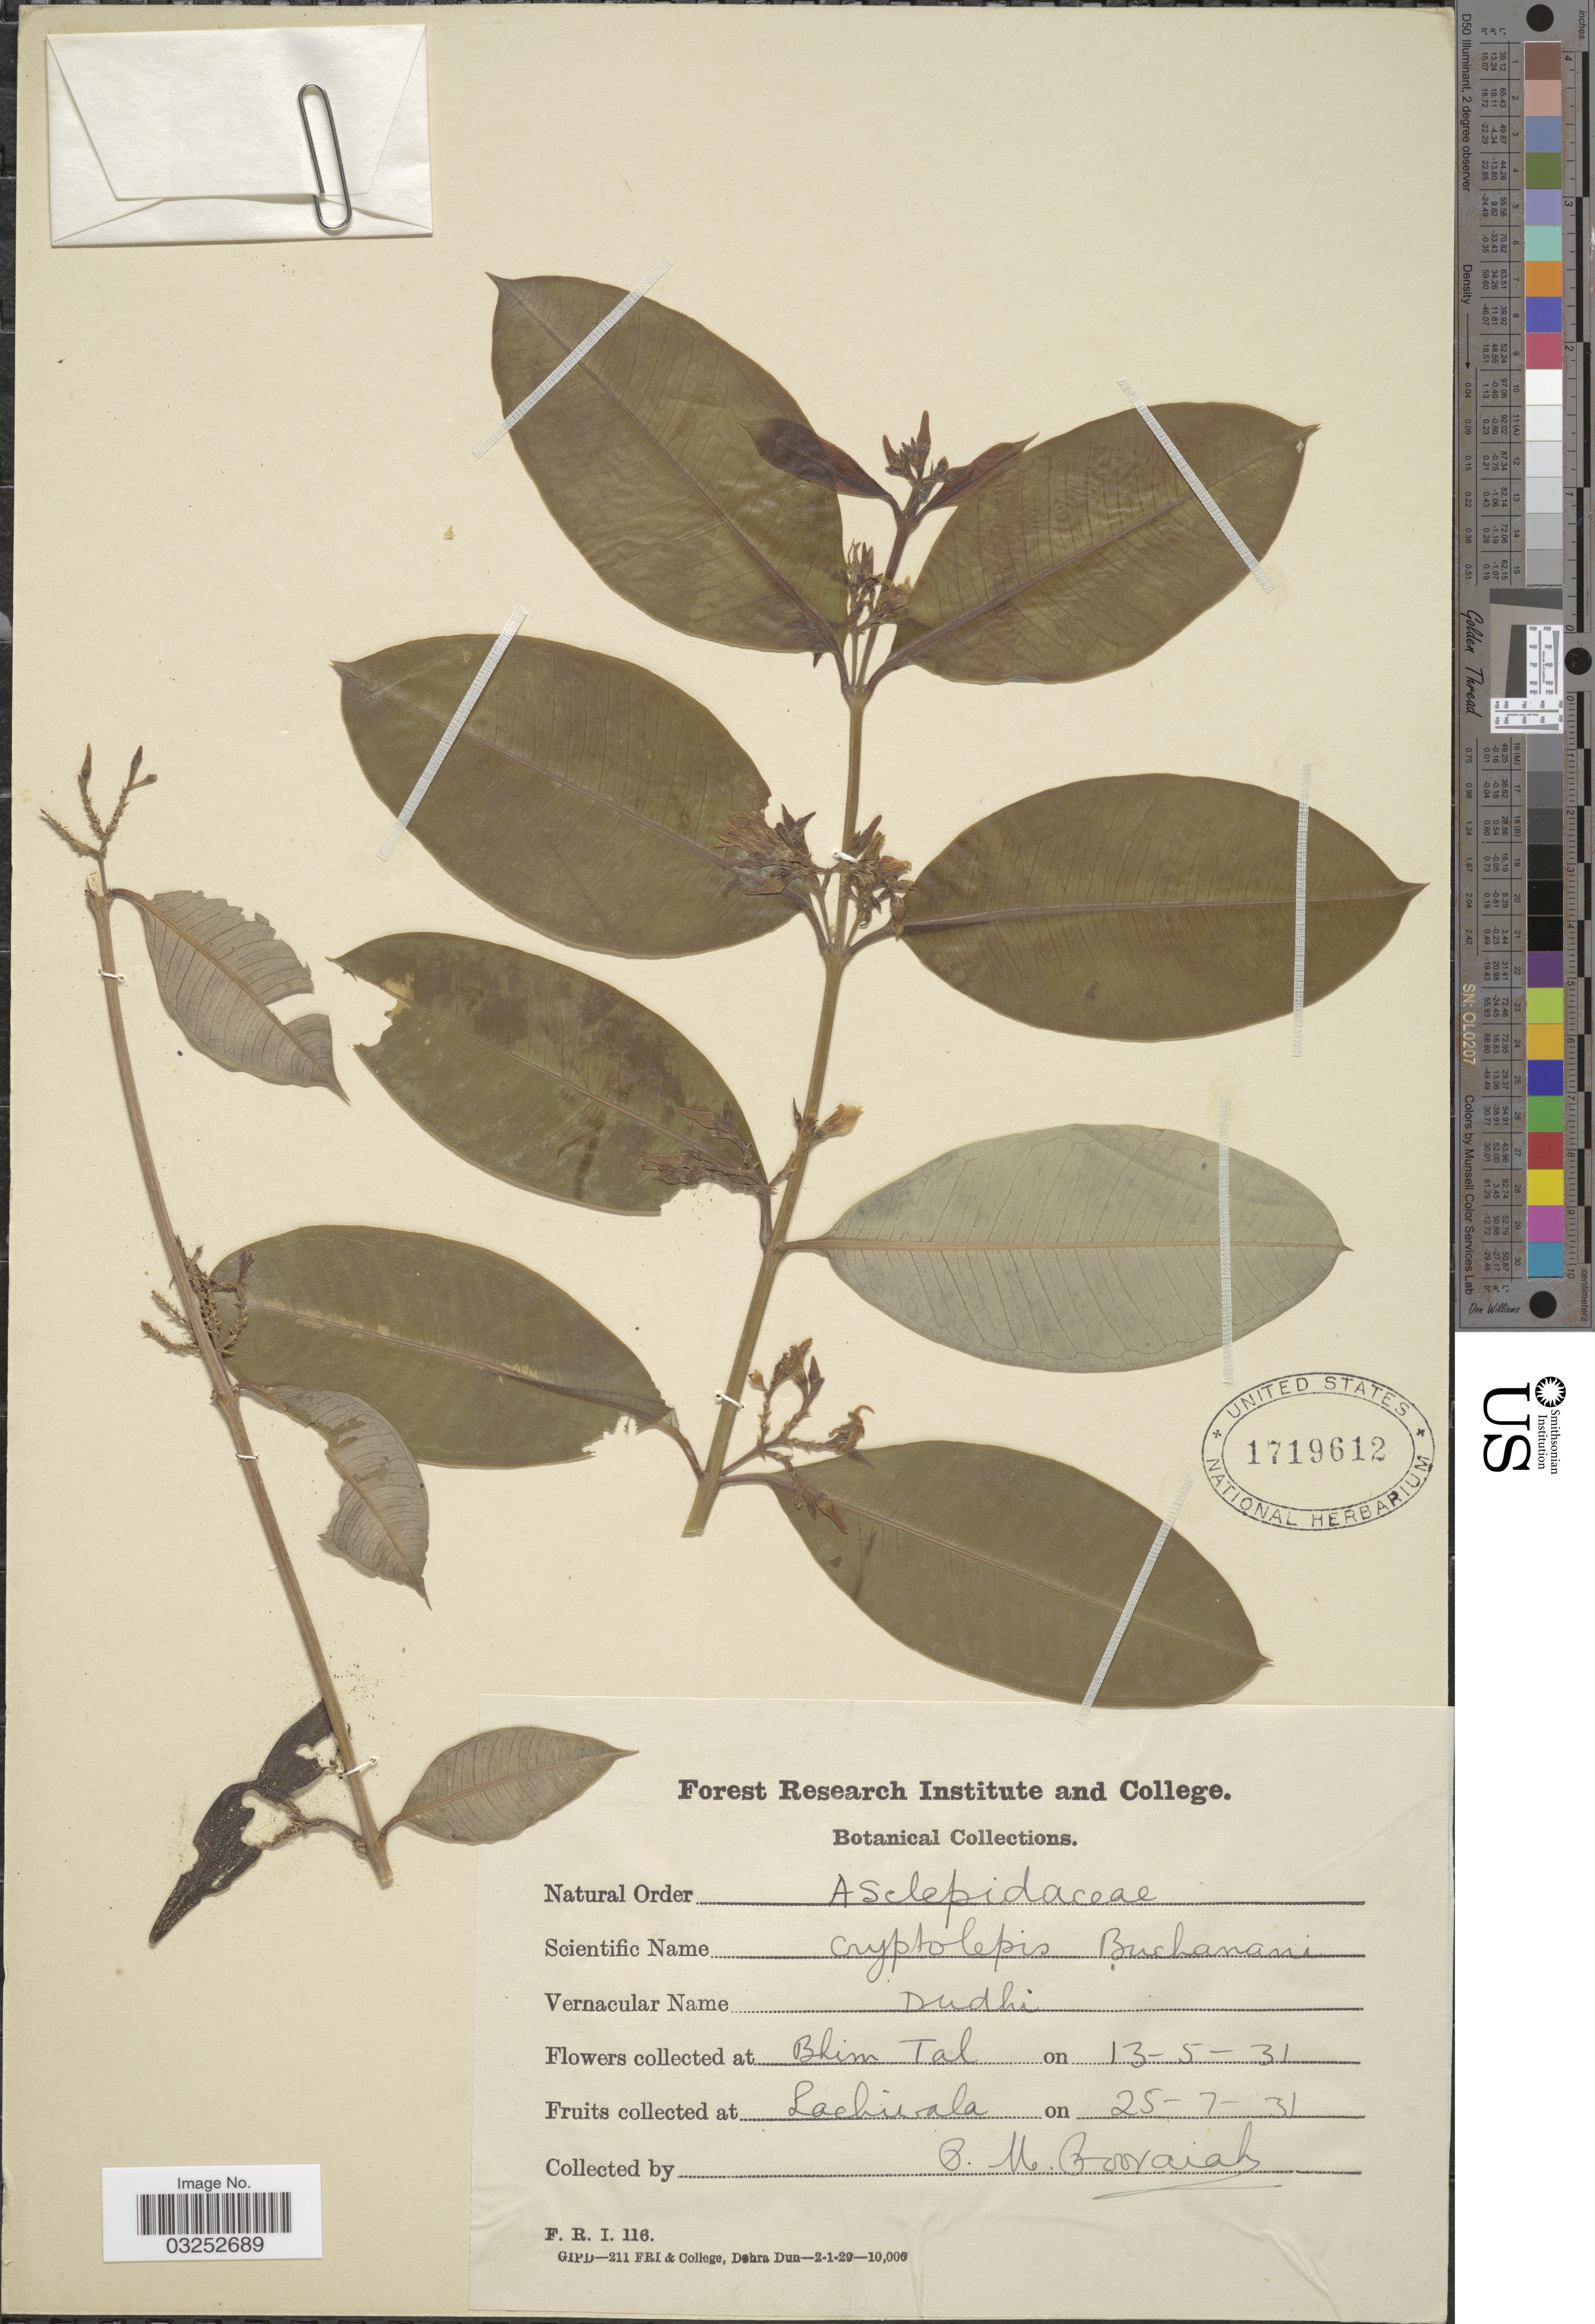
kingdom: Plantae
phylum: Tracheophyta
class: Magnoliopsida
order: Gentianales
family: Apocynaceae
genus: Cryptolepis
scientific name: Cryptolepis buchananii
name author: Roem. & Schult.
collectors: P. Pooraiah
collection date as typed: Transcribed d/m/y: 13/5/31 to 25/7/31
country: India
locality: Bhim Tal, Lachiwala.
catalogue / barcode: US 1719612